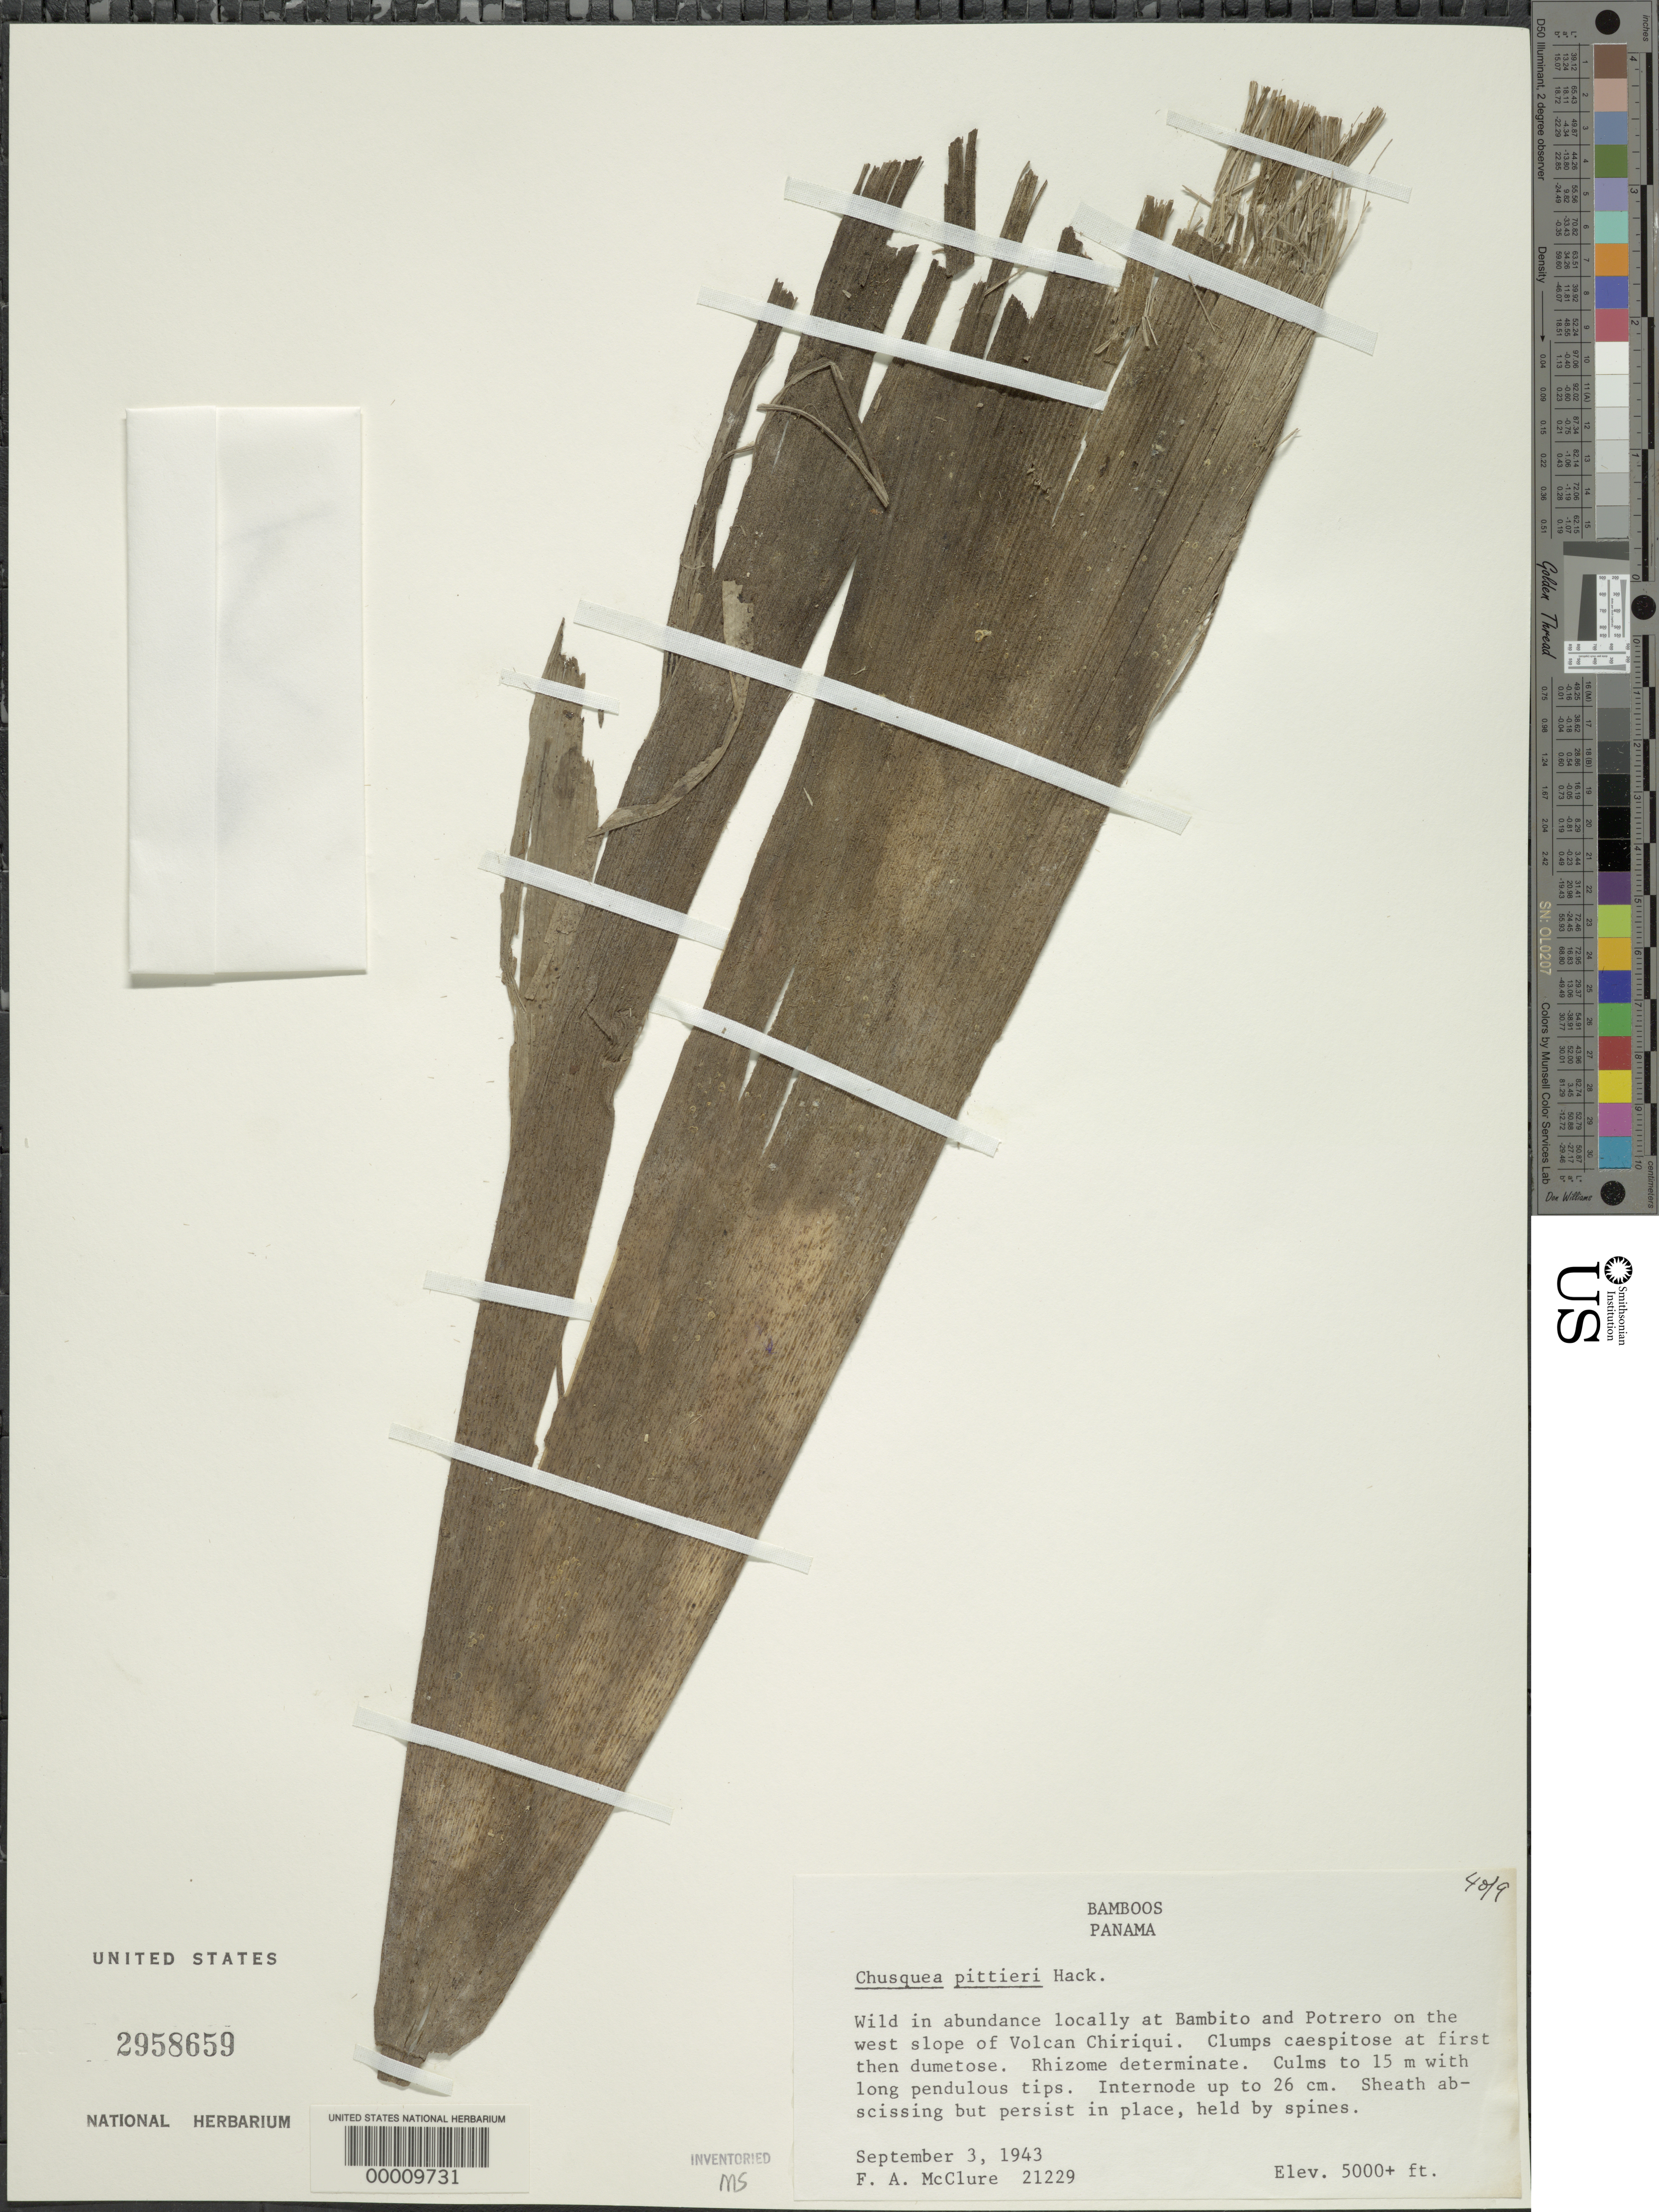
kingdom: Plantae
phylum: Tracheophyta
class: Liliopsida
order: Poales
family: Poaceae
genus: Chusquea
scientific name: Chusquea pittieri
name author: Hack.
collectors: F. A. McClure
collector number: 21229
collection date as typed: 03 Sep 1943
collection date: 1943-09-03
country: Panama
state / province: Chiriquí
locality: Bambito, Potrero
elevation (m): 1524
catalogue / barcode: US 2958659